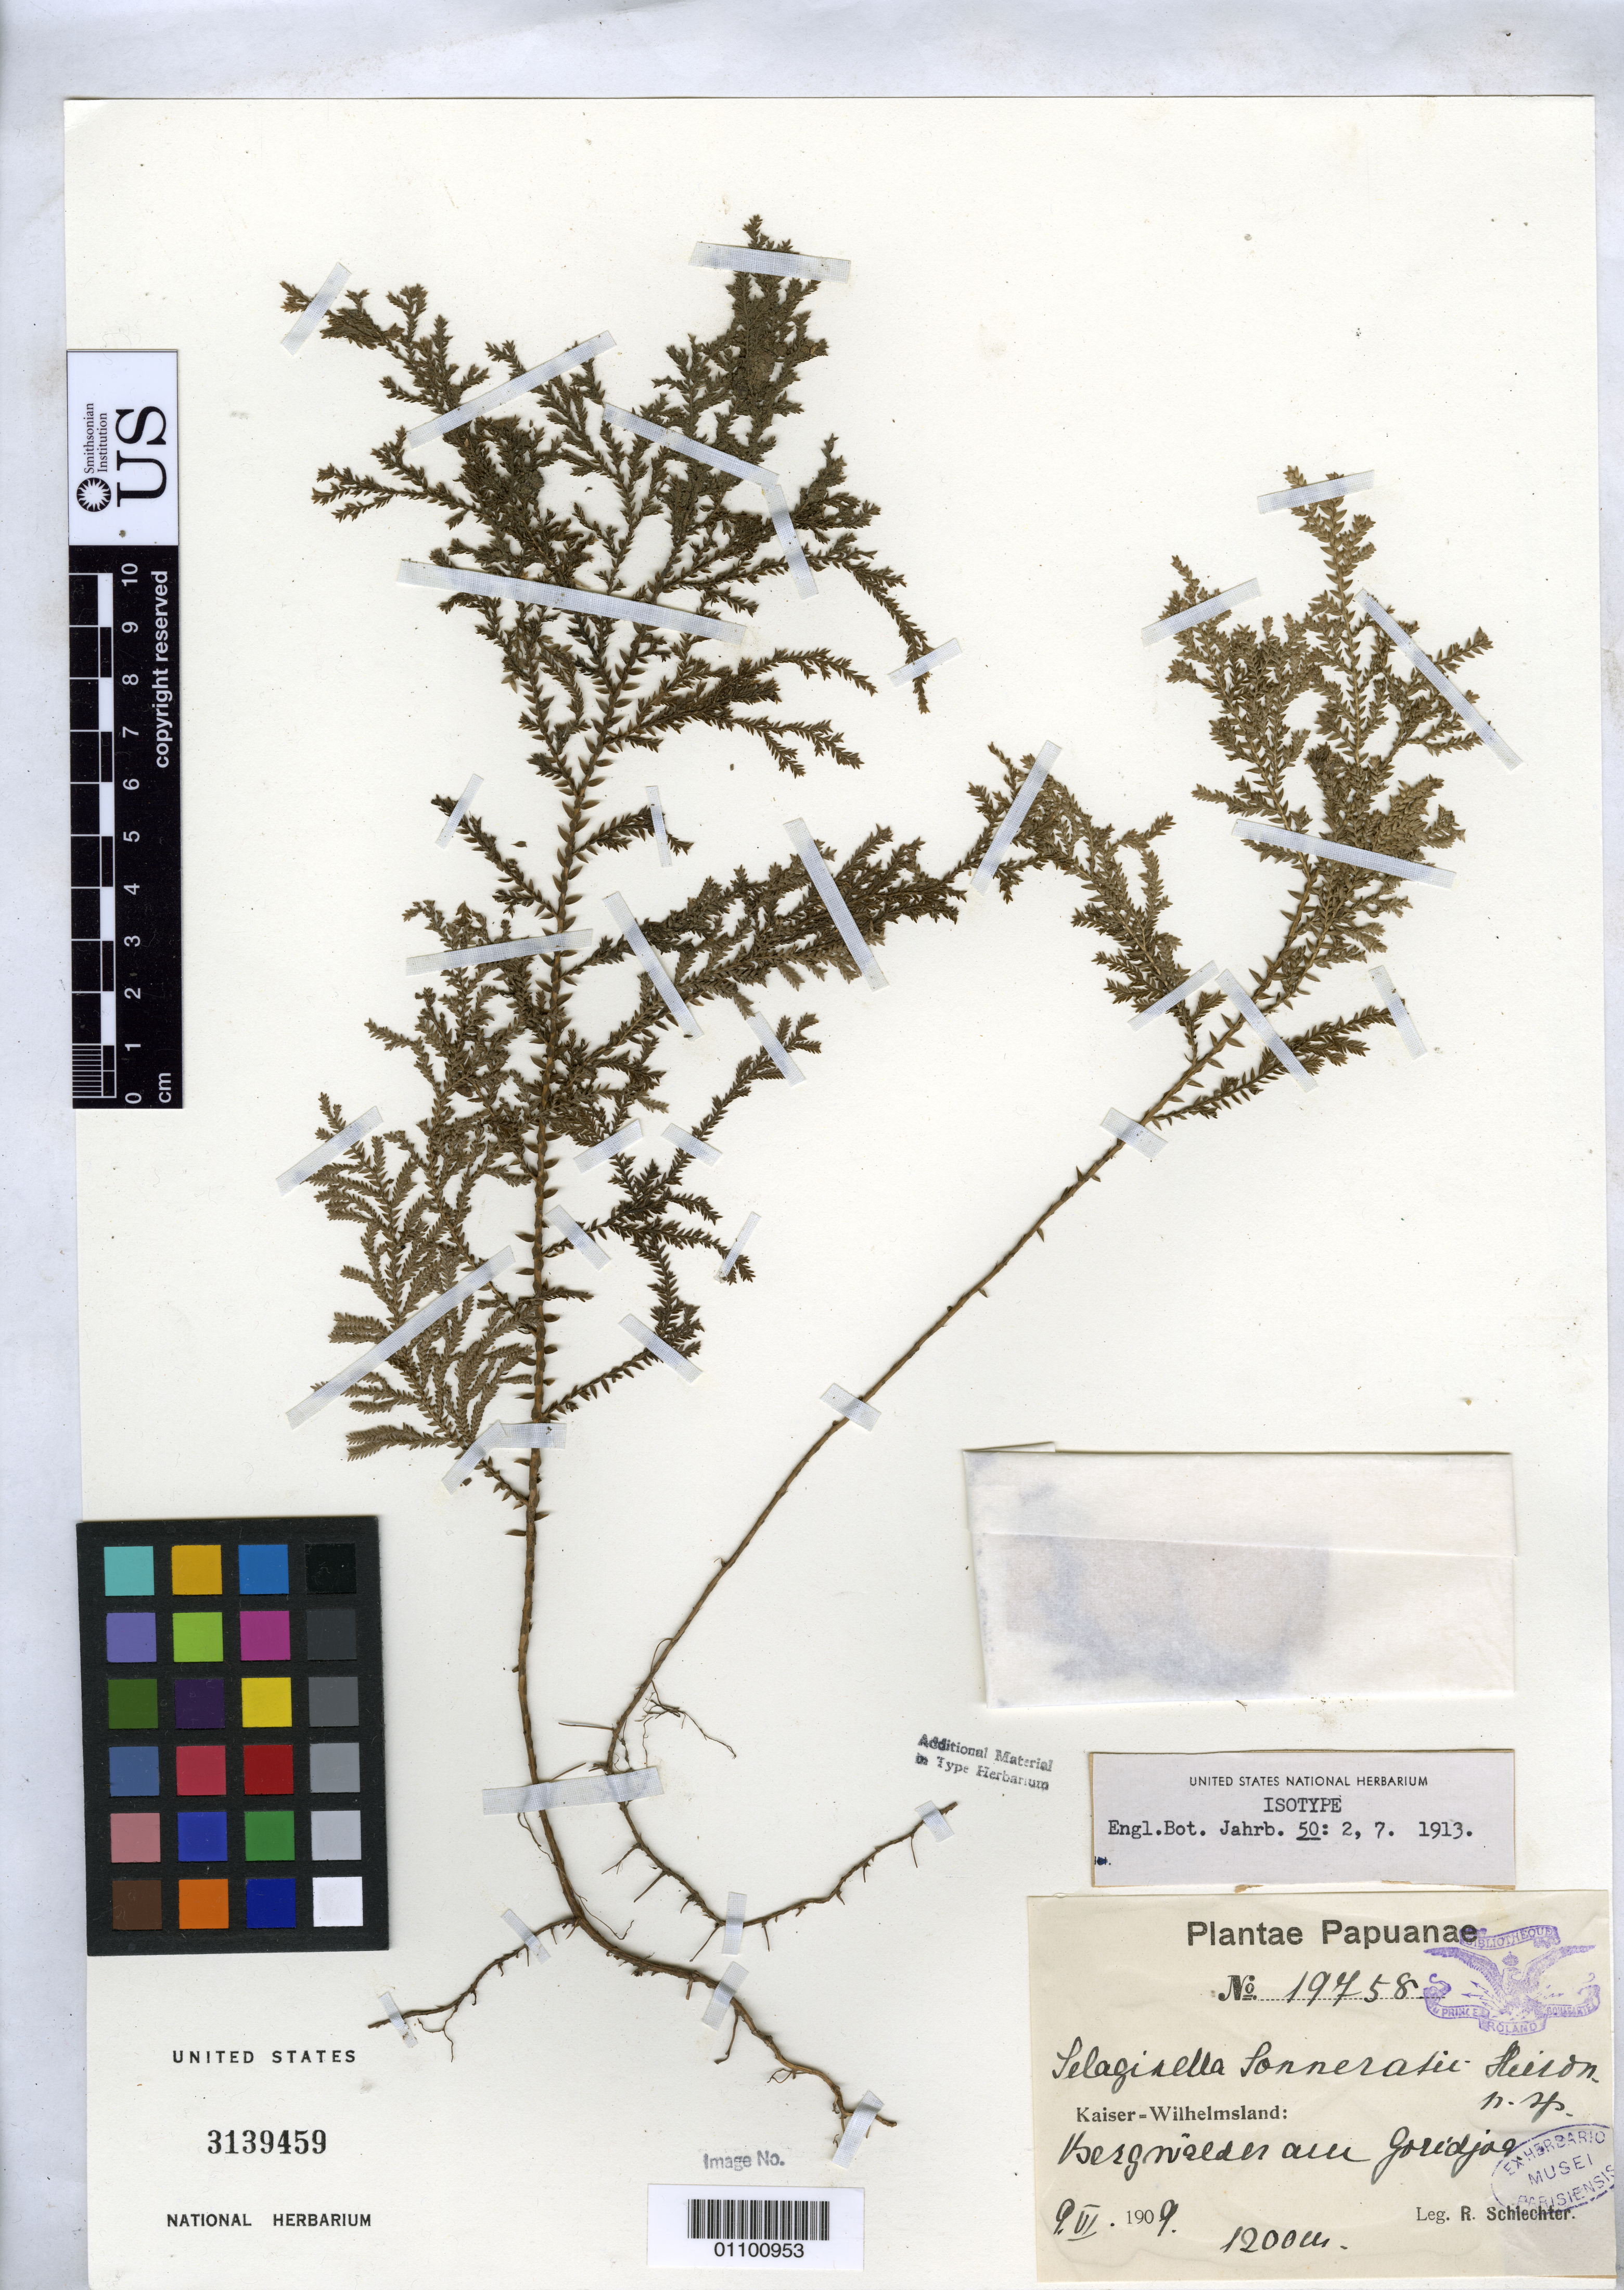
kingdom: Plantae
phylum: Tracheophyta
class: Lycopodiopsida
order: Selaginellales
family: Selaginellaceae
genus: Selaginella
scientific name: Selaginella sonneratii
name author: Hieron. in Lauterb.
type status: Isotype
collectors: F. R. R. Schlechter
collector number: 19758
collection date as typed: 09 Jun 1909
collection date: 1909-06-09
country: Papua New Guinea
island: New Guinea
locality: Kaiser-Wilhelmsland, in den Bergwaldern am Goridjoa.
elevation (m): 1200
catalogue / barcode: US 3139459